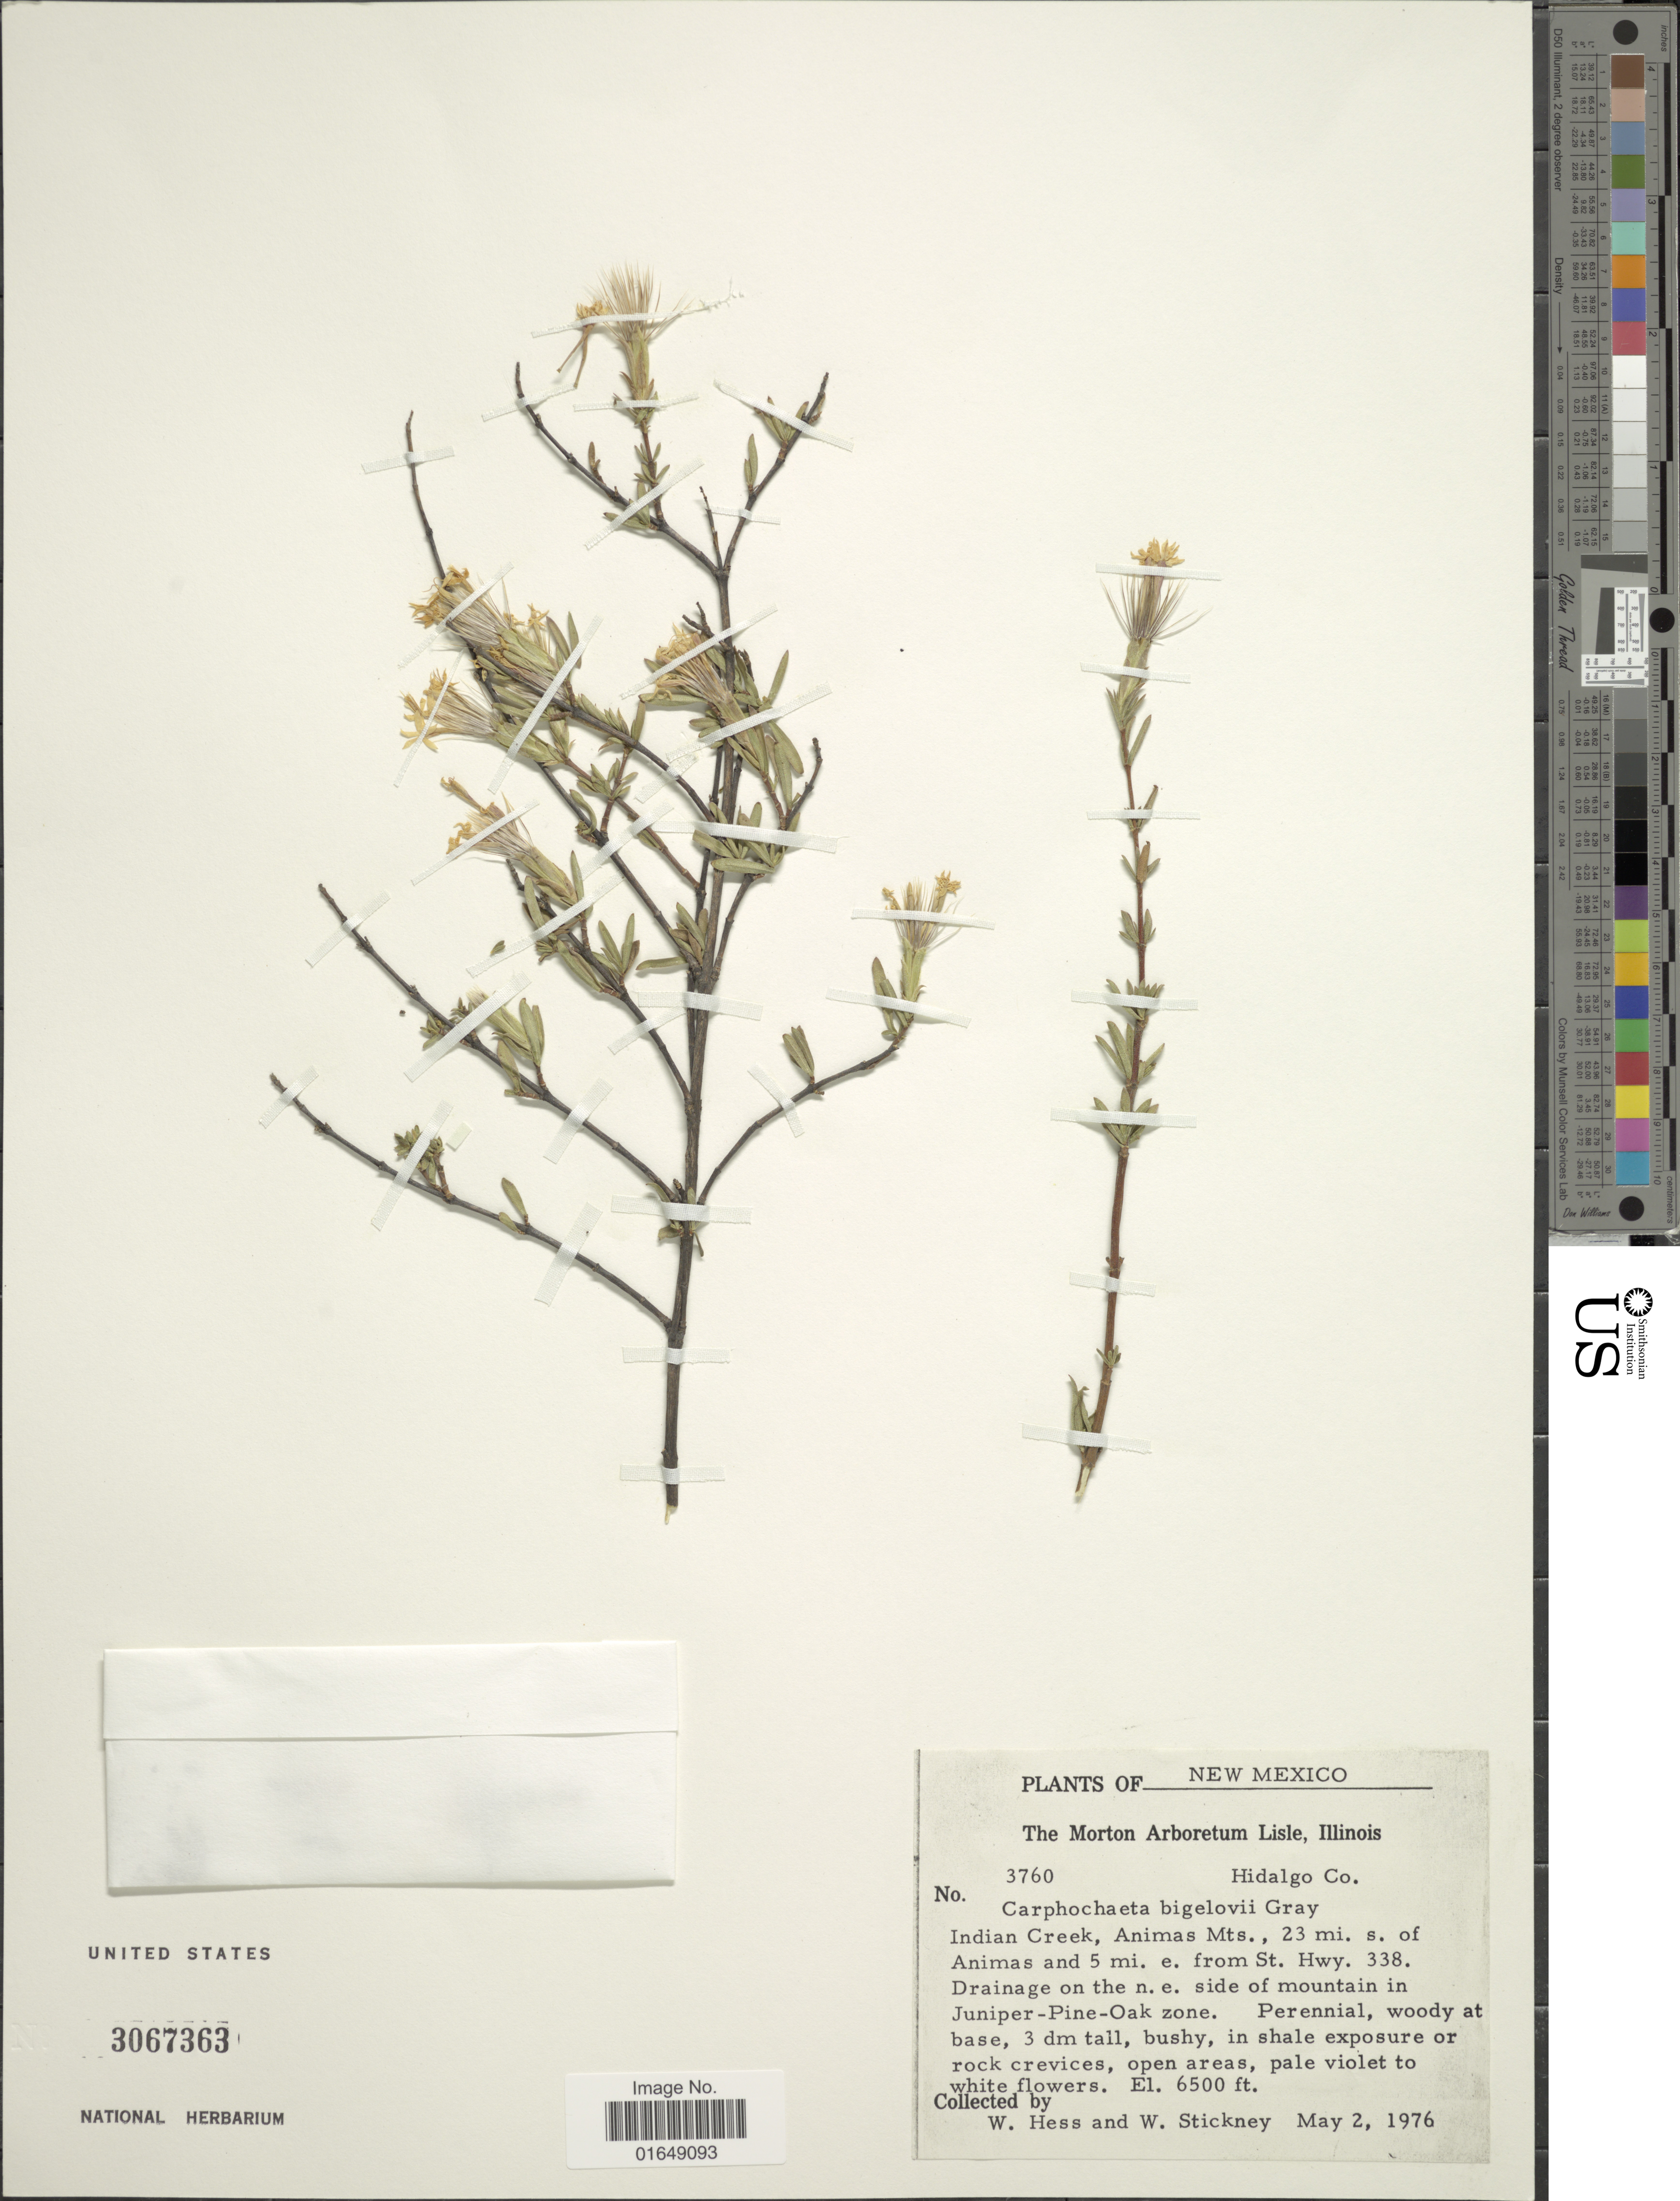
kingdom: Plantae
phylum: Tracheophyta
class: Magnoliopsida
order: Asterales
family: Asteraceae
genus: Carphochaete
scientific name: Carphochaete bigelovii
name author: A. Gray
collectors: W. Hess & W. Stickney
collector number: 3760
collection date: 1976-05-02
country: United States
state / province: New Mexico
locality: Indian Creek, Animas Mts., 23 mi.s. of Animas and 5 mi. e. from St. Hwy. 338, drainage on the n.e. side of mountain in Juniper-Pine-Oak zone, Hidalgo Co.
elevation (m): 1981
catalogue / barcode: US 3067363